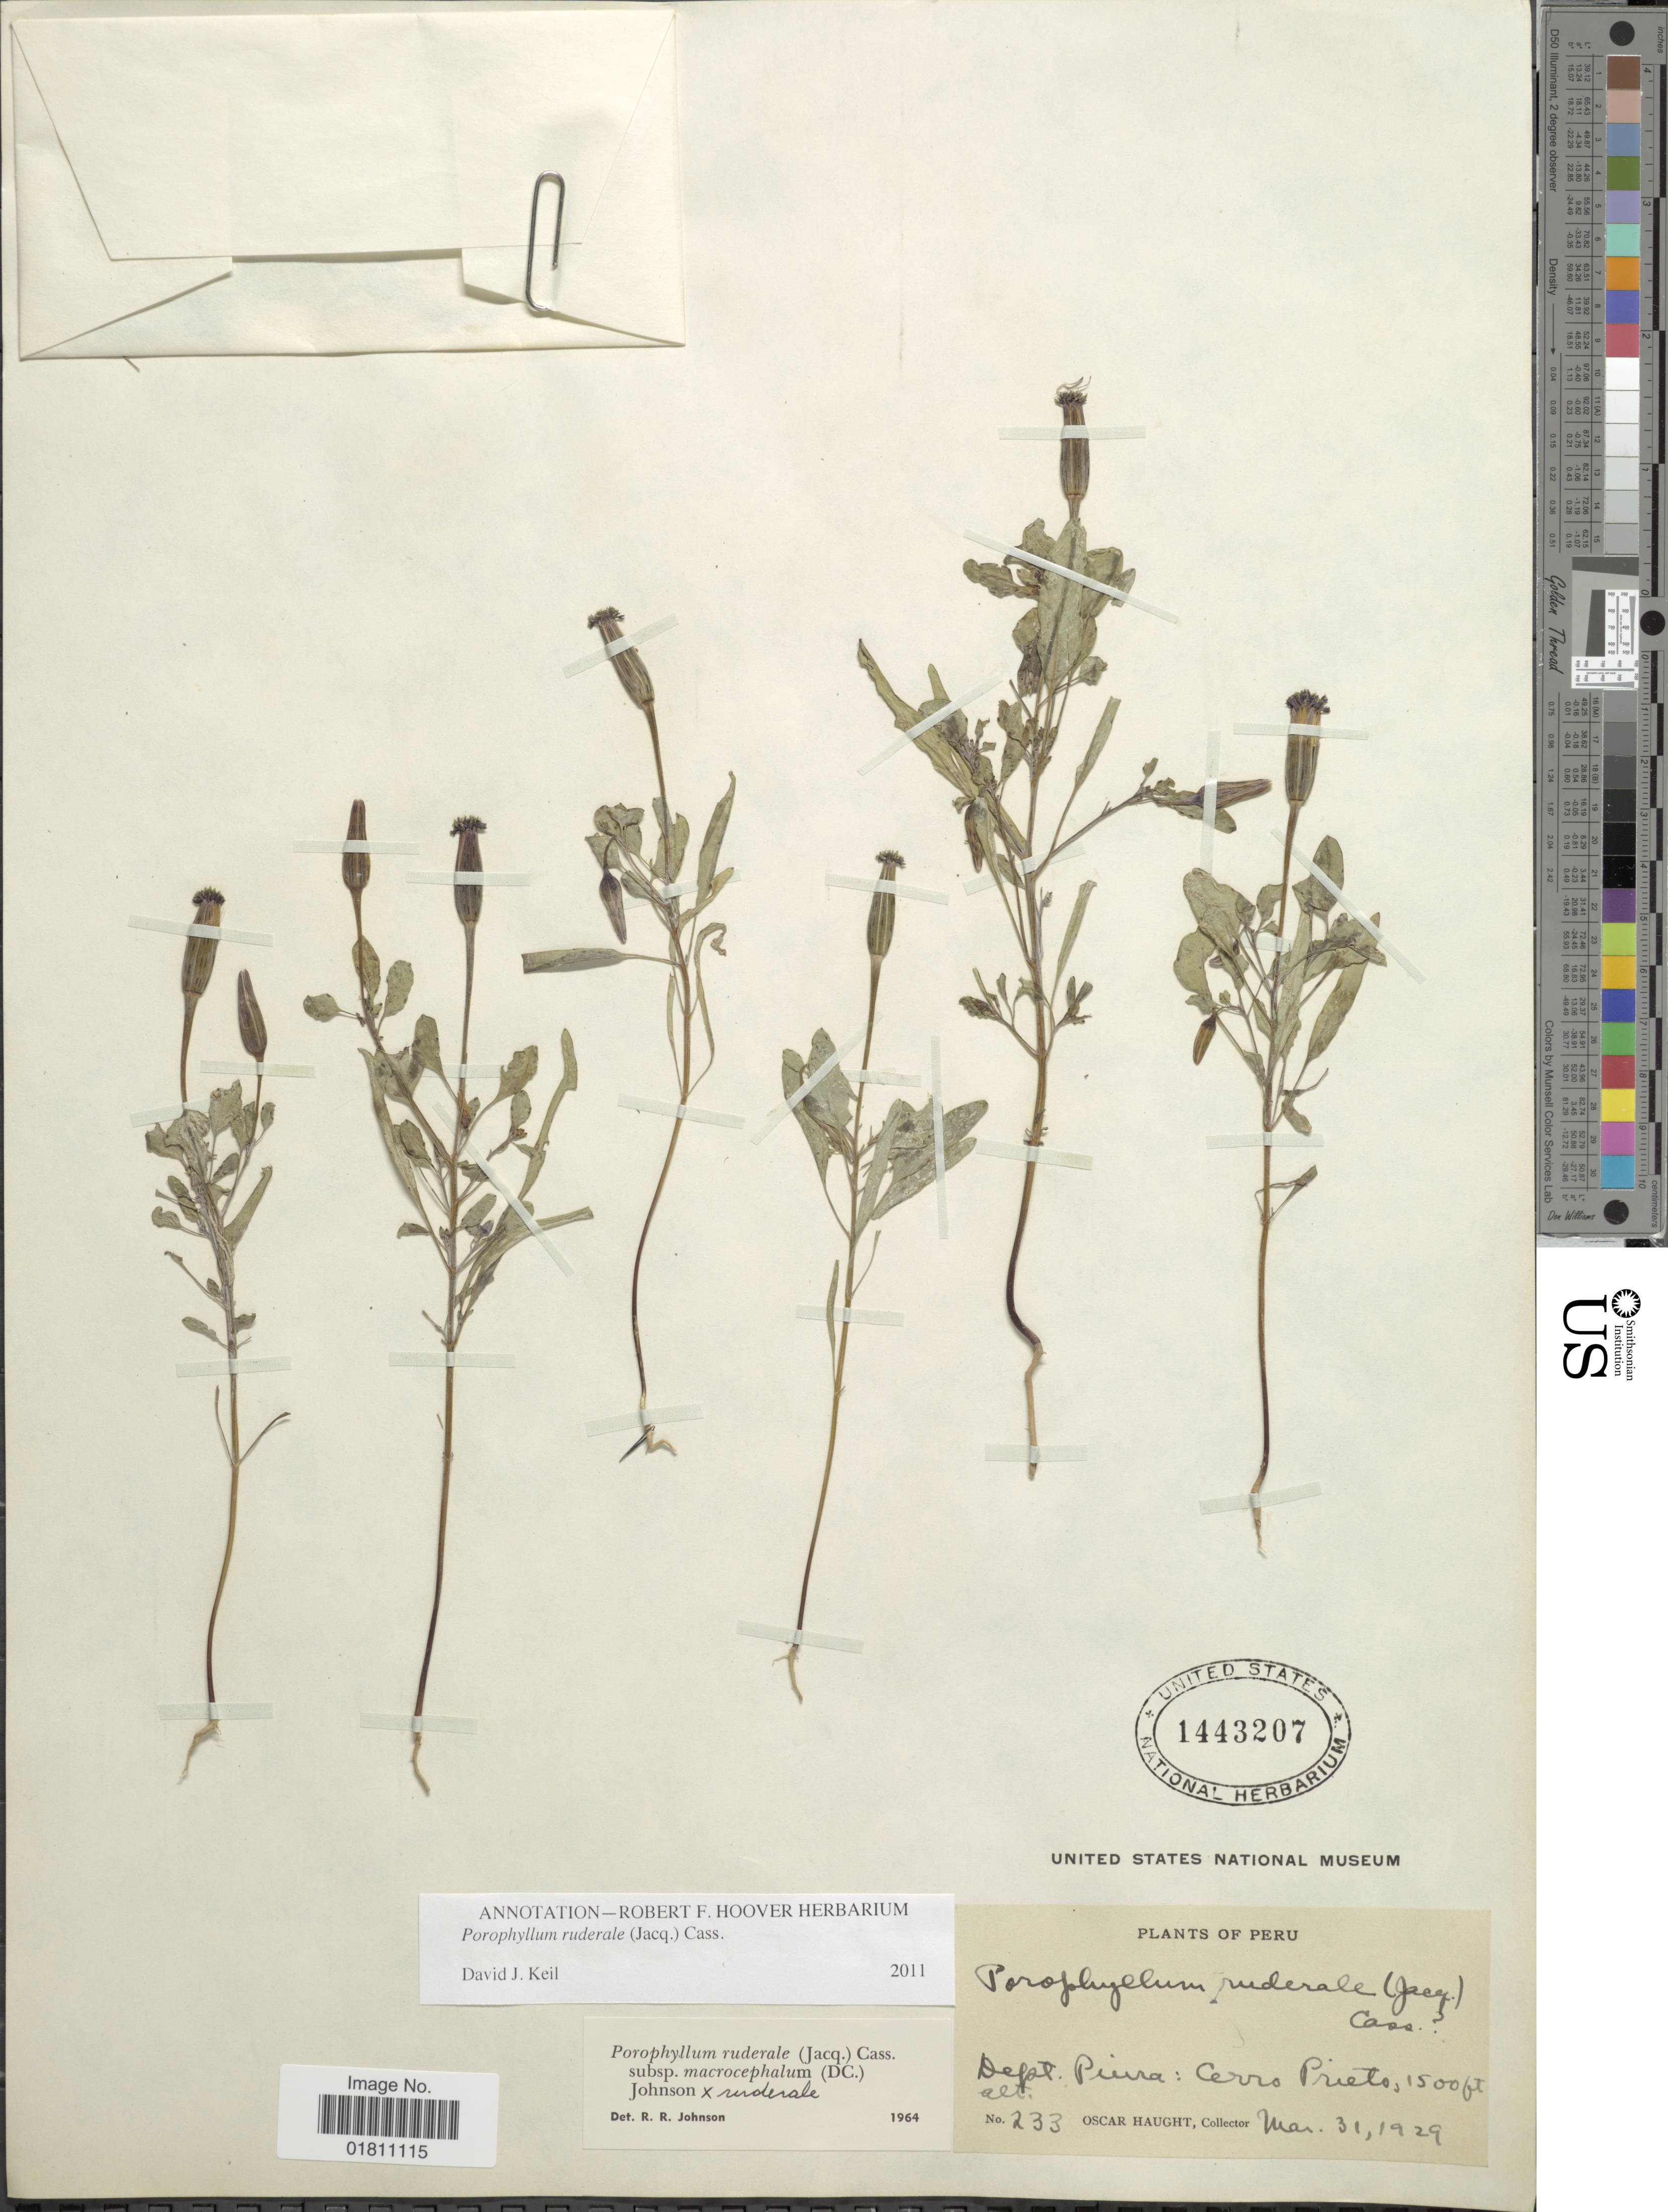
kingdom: Plantae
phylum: Tracheophyta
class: Magnoliopsida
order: Asterales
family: Asteraceae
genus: Porophyllum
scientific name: Porophyllum ruderale subsp. ruderale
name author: (Jacq.) Cass.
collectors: O. L. Haught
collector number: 233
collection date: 1929-03-31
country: Peru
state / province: Piura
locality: Dept. Piura: Cerro Prieto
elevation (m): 457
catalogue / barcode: US 1443207